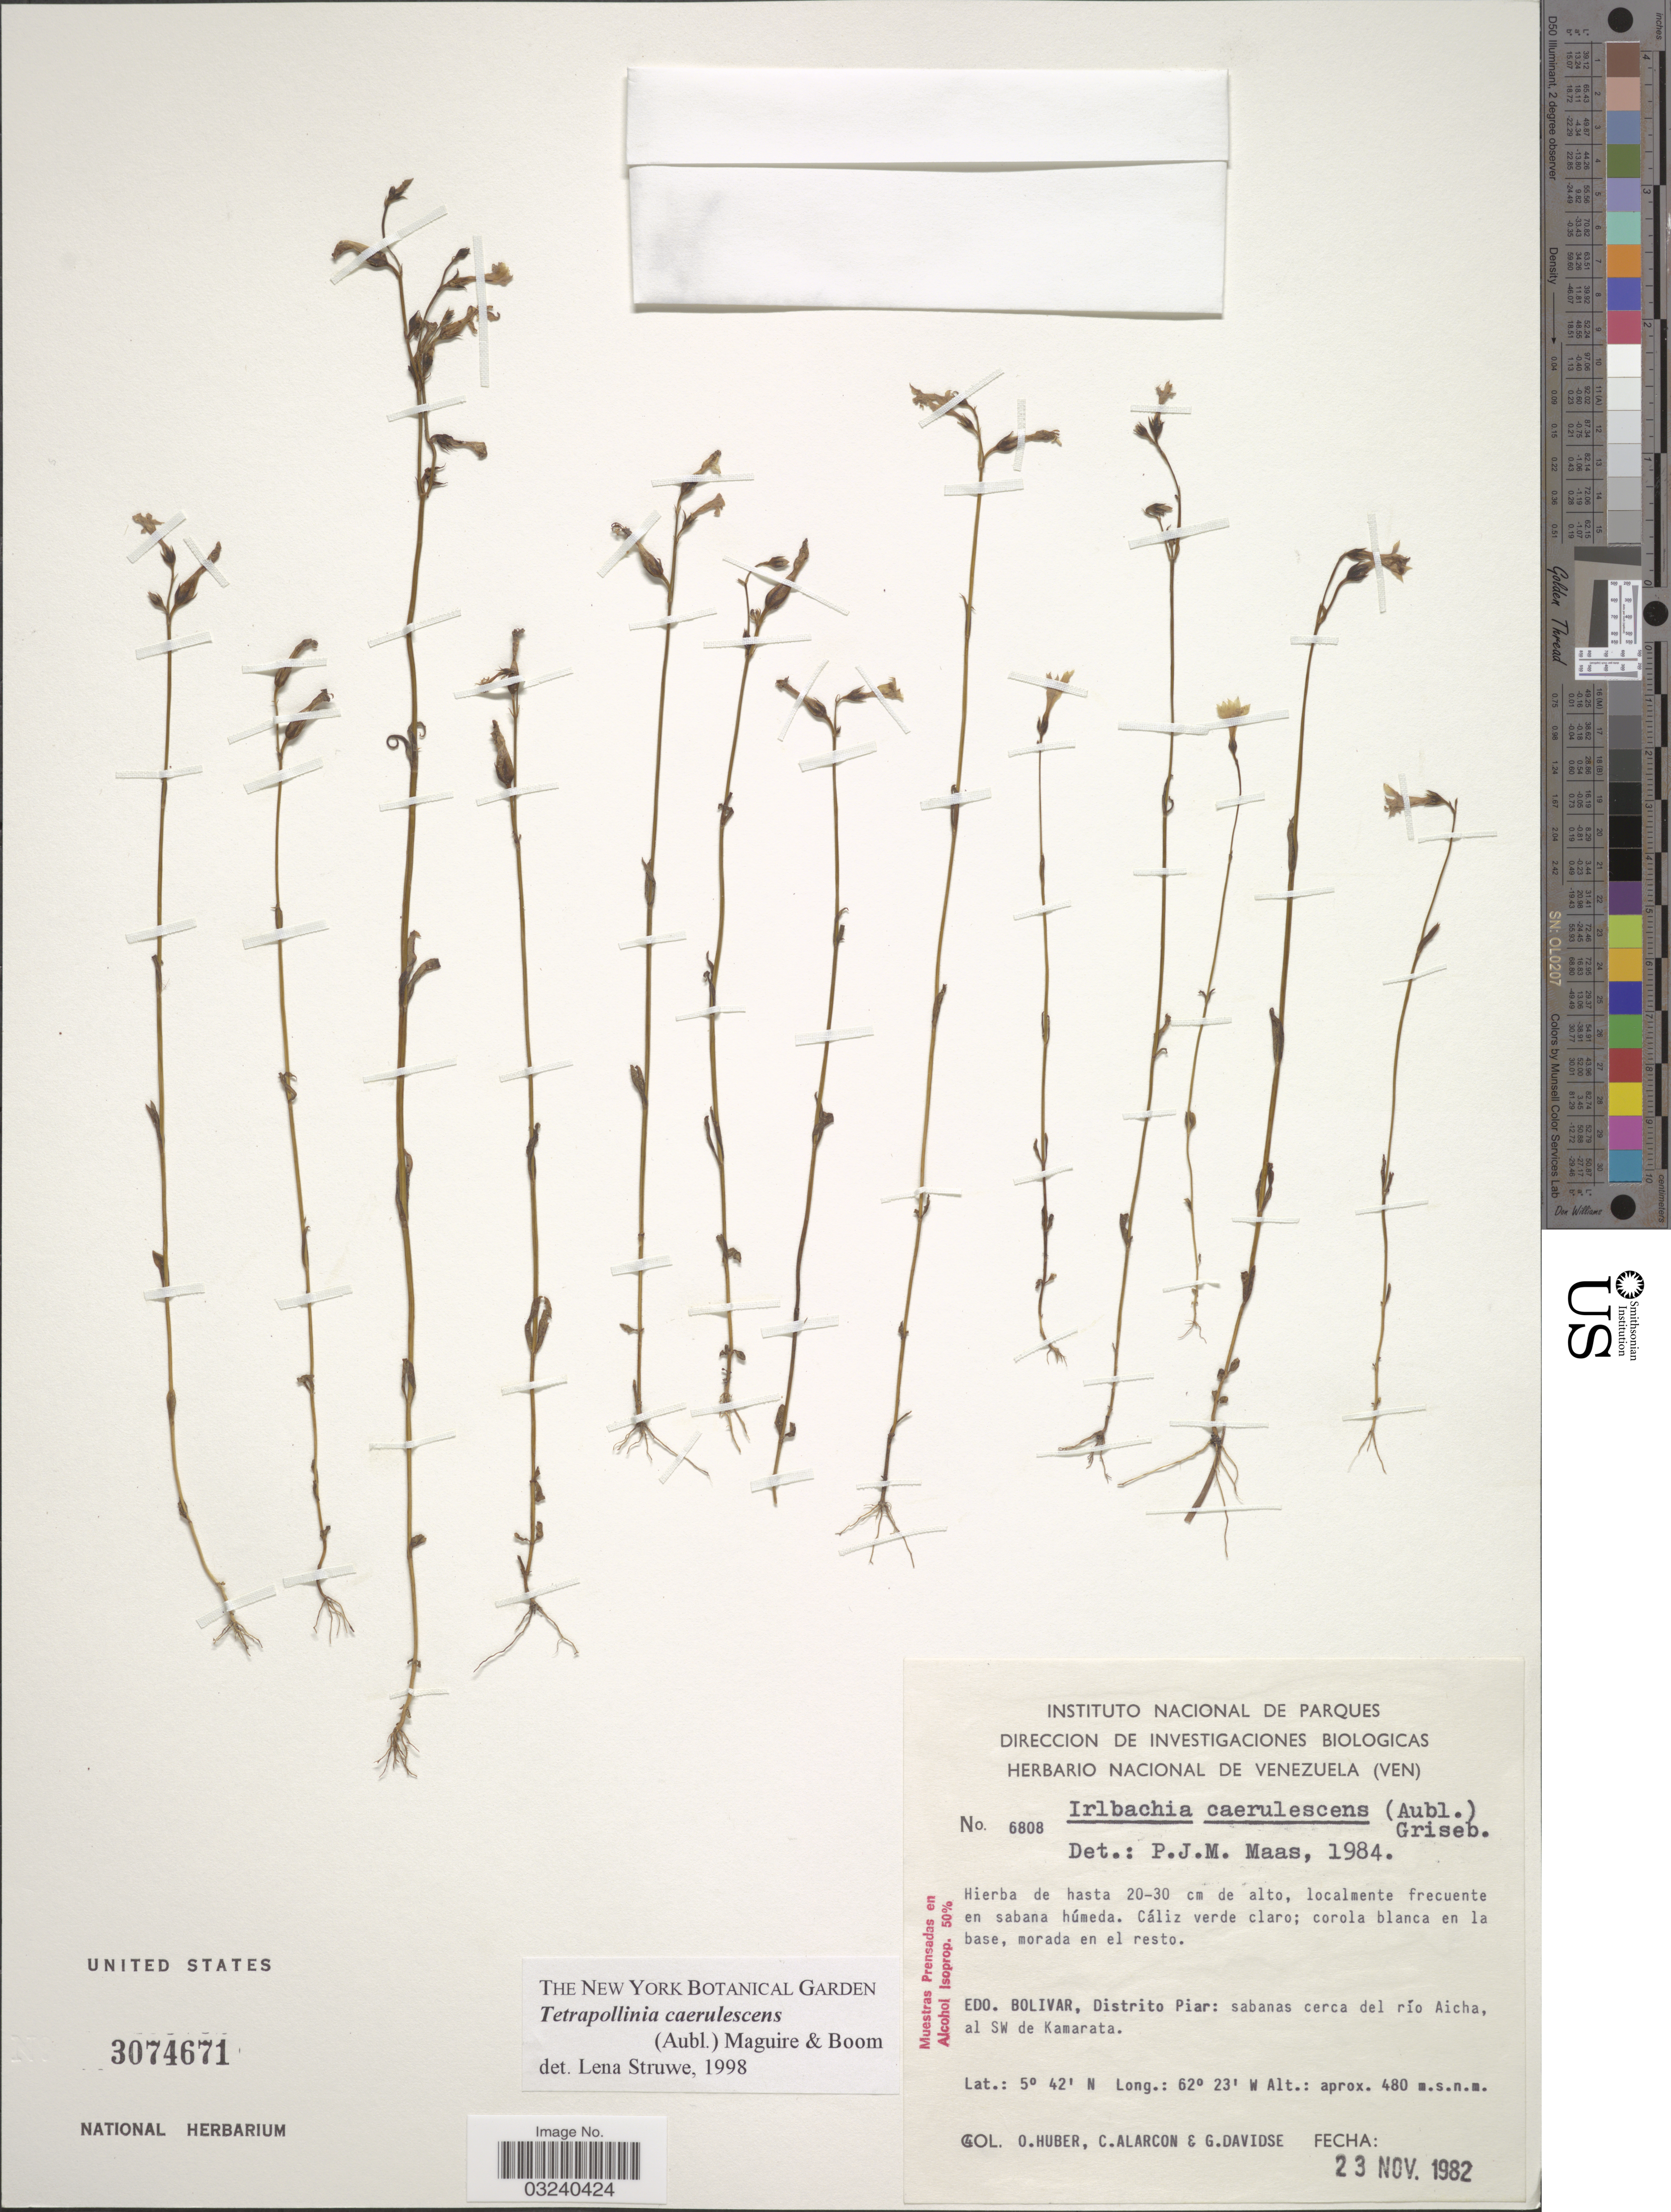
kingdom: Plantae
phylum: Tracheophyta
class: Magnoliopsida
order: Gentianales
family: Gentianaceae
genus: Tetrapollinia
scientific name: Tetrapollinia caerulescens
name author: (Aubl.) Maguire & B.M. Boom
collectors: O. Huber, C. Alarcon & G. Davidse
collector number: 6808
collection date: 1982-11-23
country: Venezuela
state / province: Bolivar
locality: Distrito Piar: sabanas cerca del río Aicha, al SW de Kamarata.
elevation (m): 480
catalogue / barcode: US 3074671